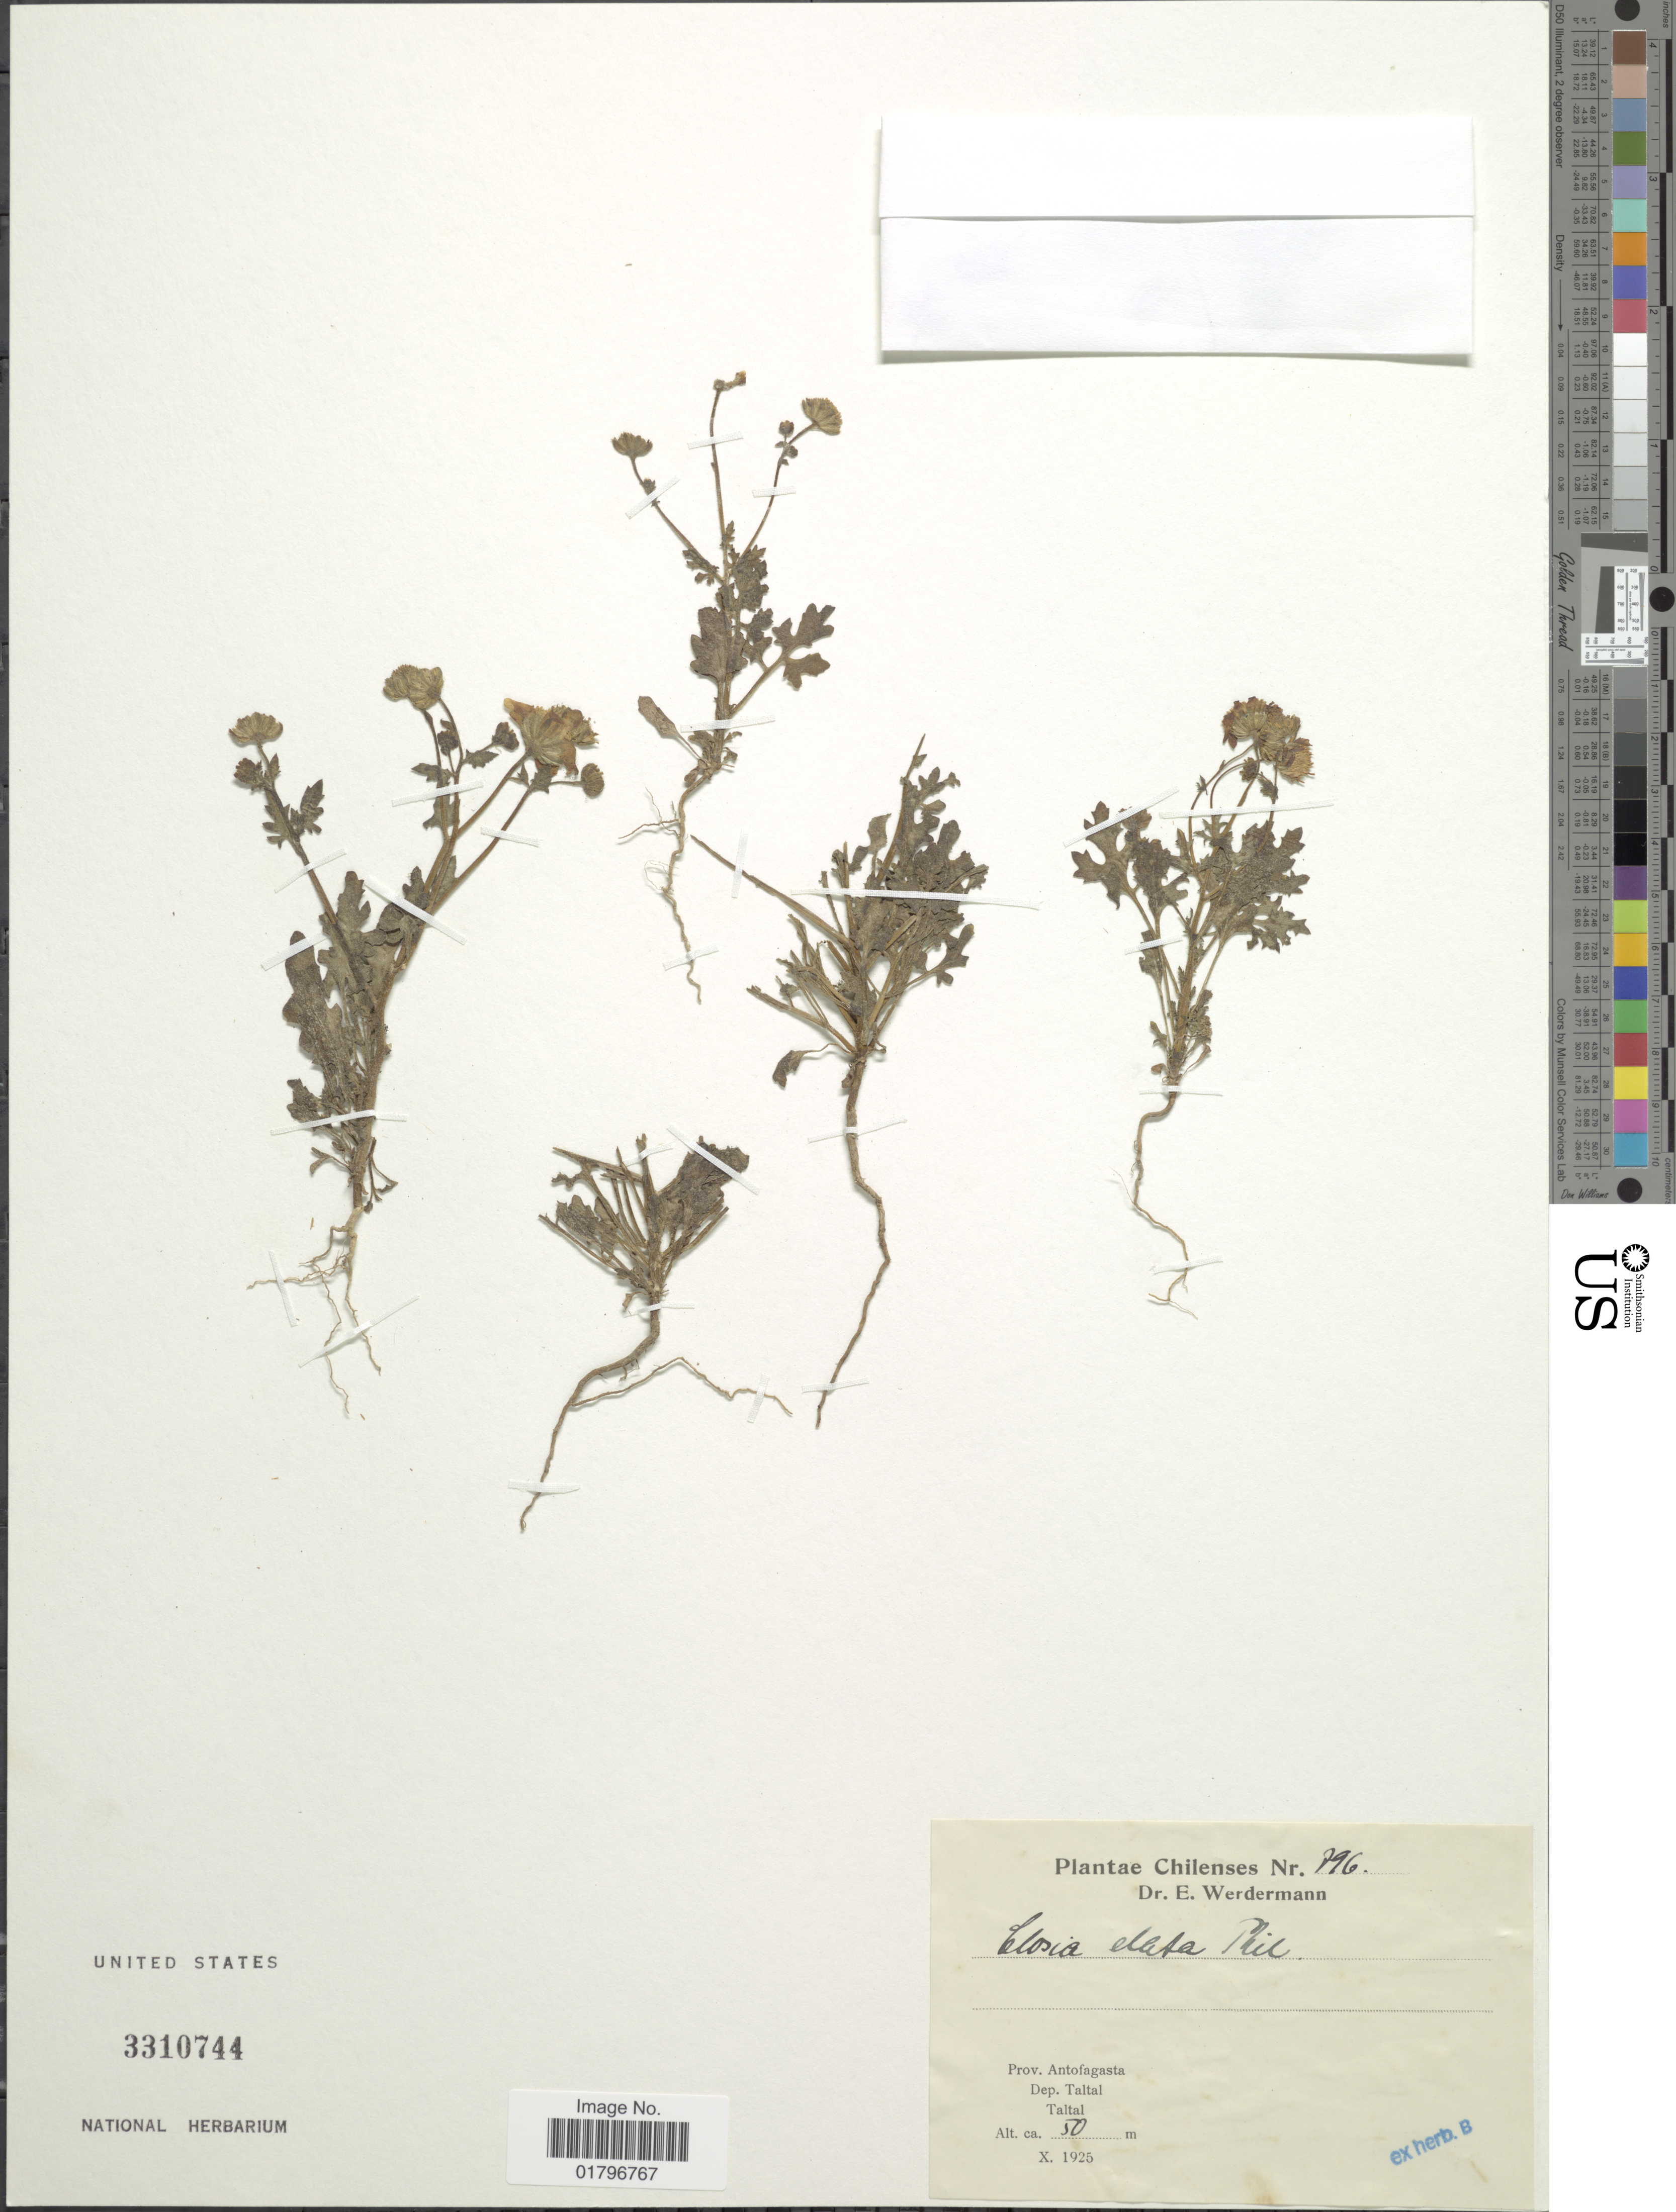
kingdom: Plantae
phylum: Tracheophyta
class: Magnoliopsida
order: Asterales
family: Asteraceae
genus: Closia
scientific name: Closia elata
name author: Phil.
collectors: E. Werdermann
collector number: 796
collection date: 1925-10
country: Chile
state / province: Antofagasta (II)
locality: Prov. Antofagasta. Dep. Taltal. Taltal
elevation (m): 50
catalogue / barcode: US 3310744